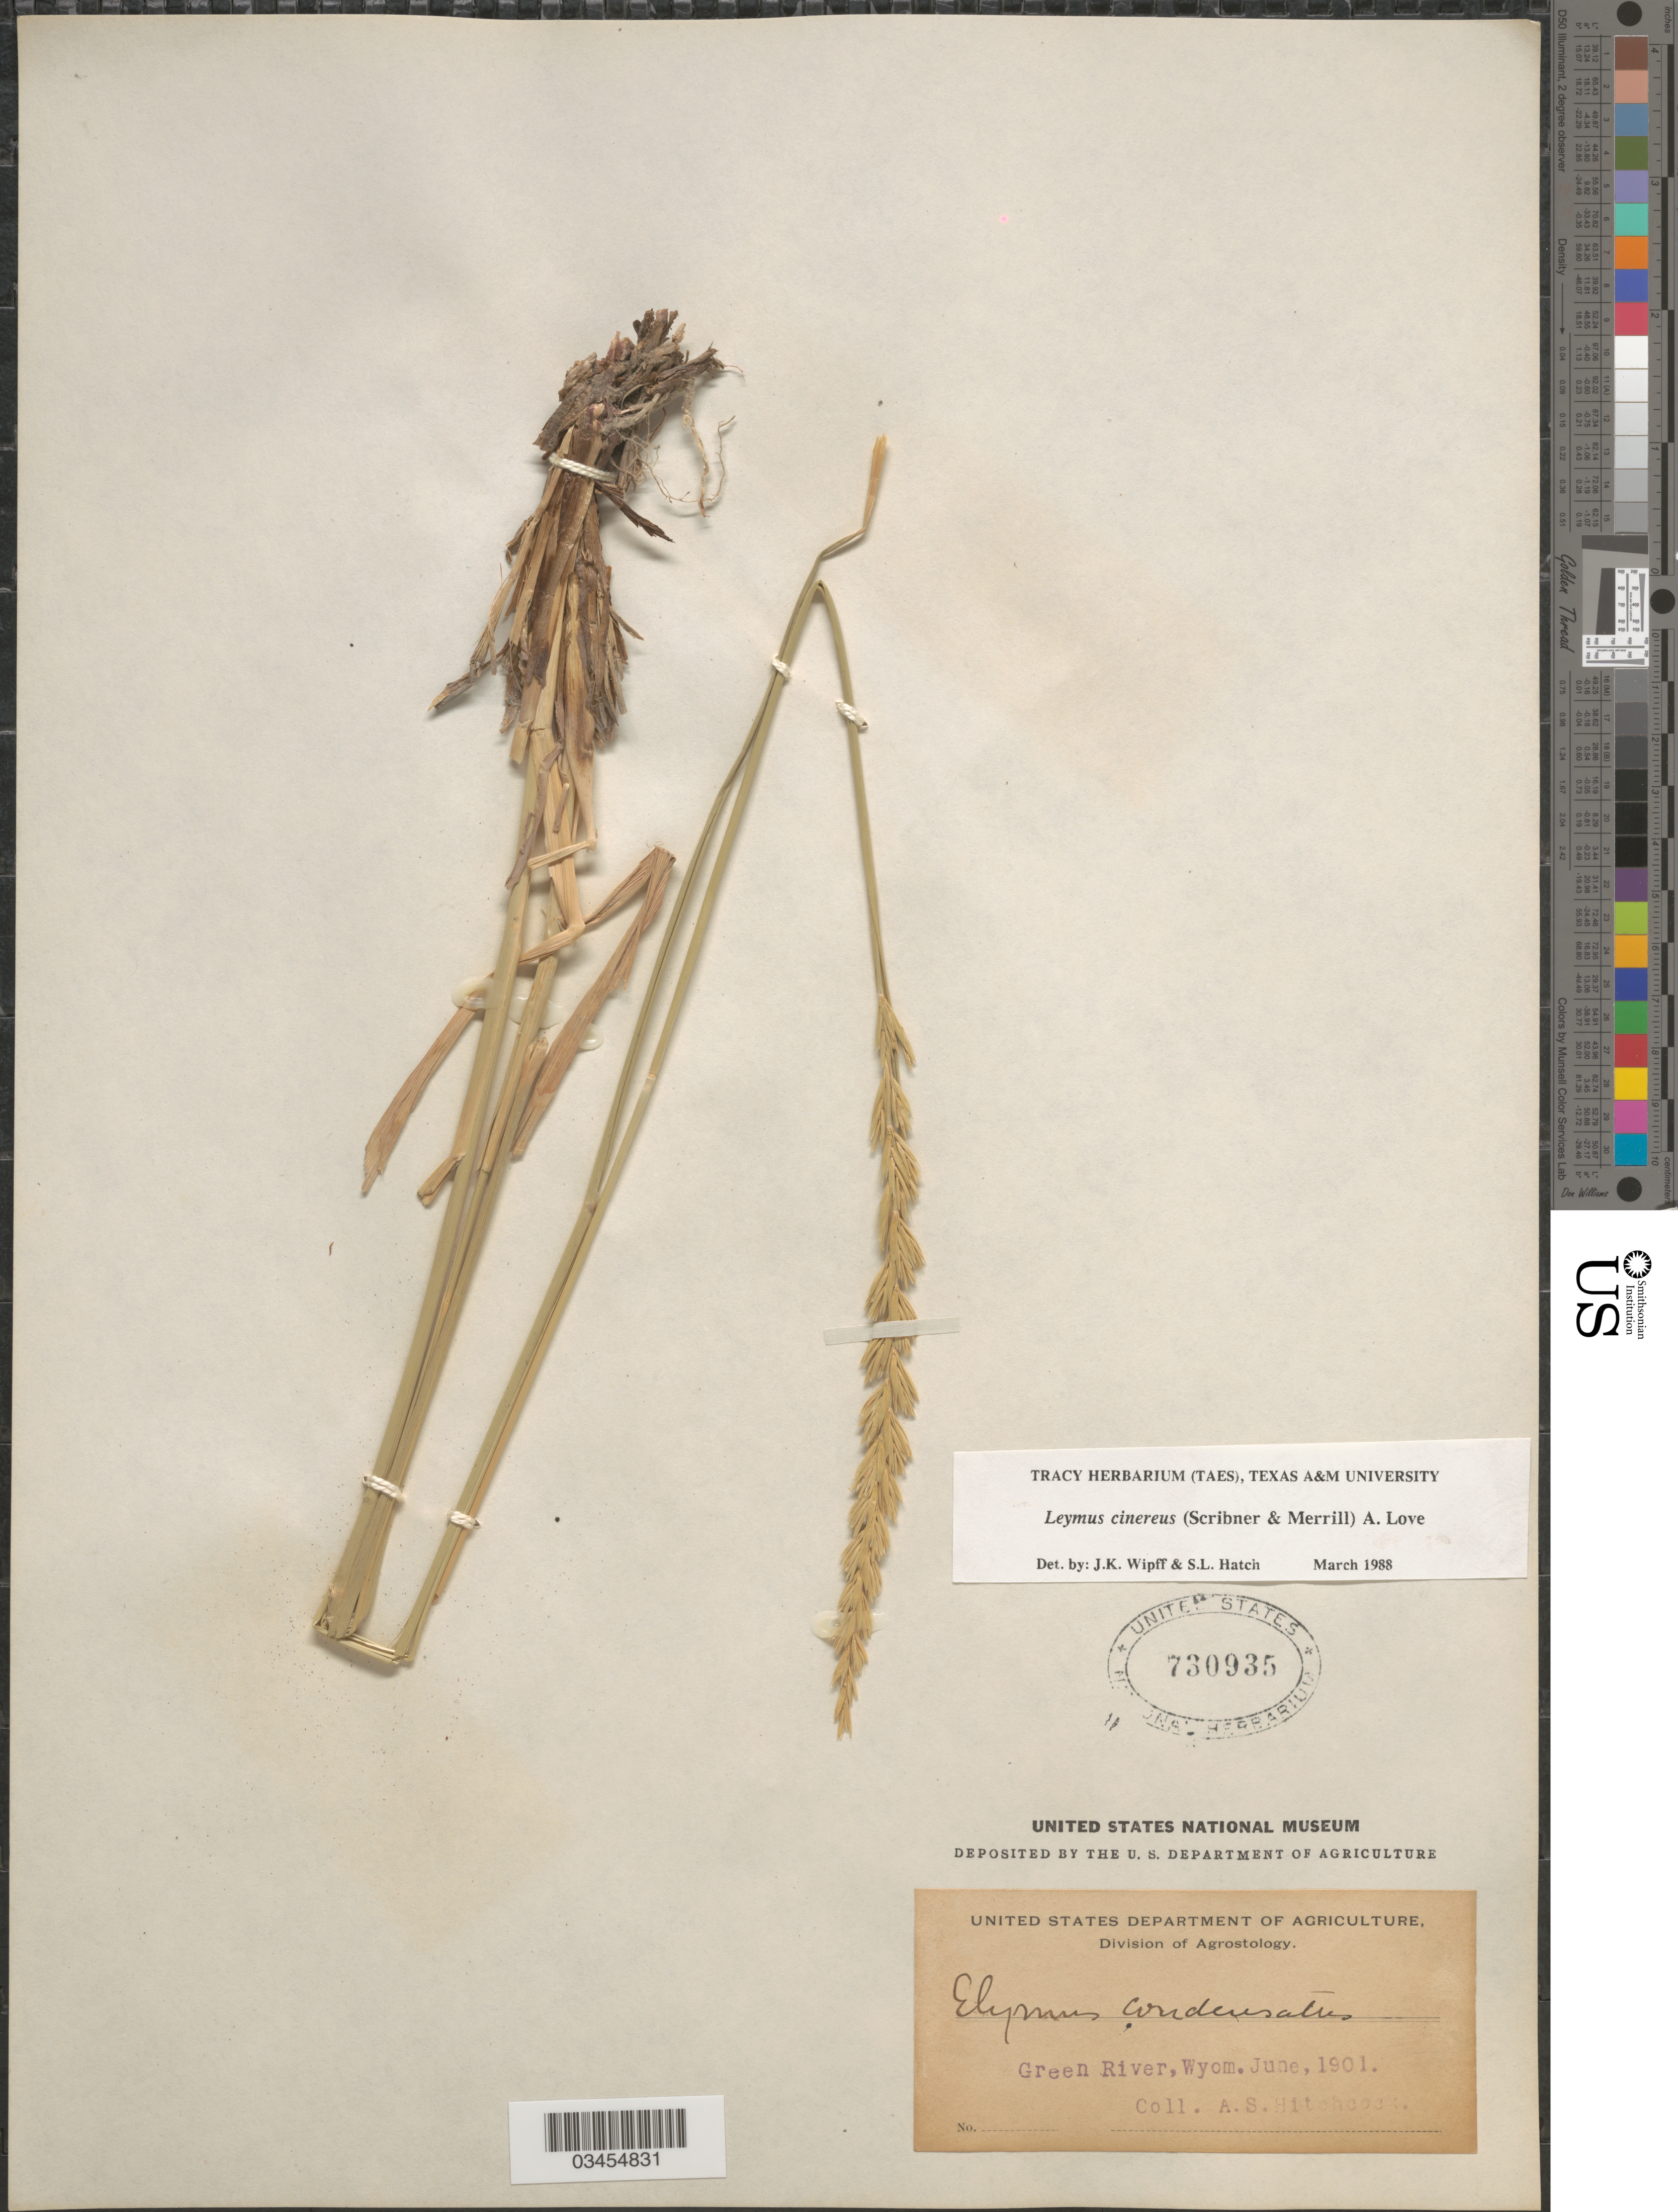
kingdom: Plantae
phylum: Tracheophyta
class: Liliopsida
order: Poales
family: Poaceae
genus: Leymus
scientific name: Leymus cinereus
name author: (Scribn. & Merr.) Á. Löve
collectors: A. S. Hitchcock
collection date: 1901-06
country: United States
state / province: Wyoming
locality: Green River.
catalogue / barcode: US 730935